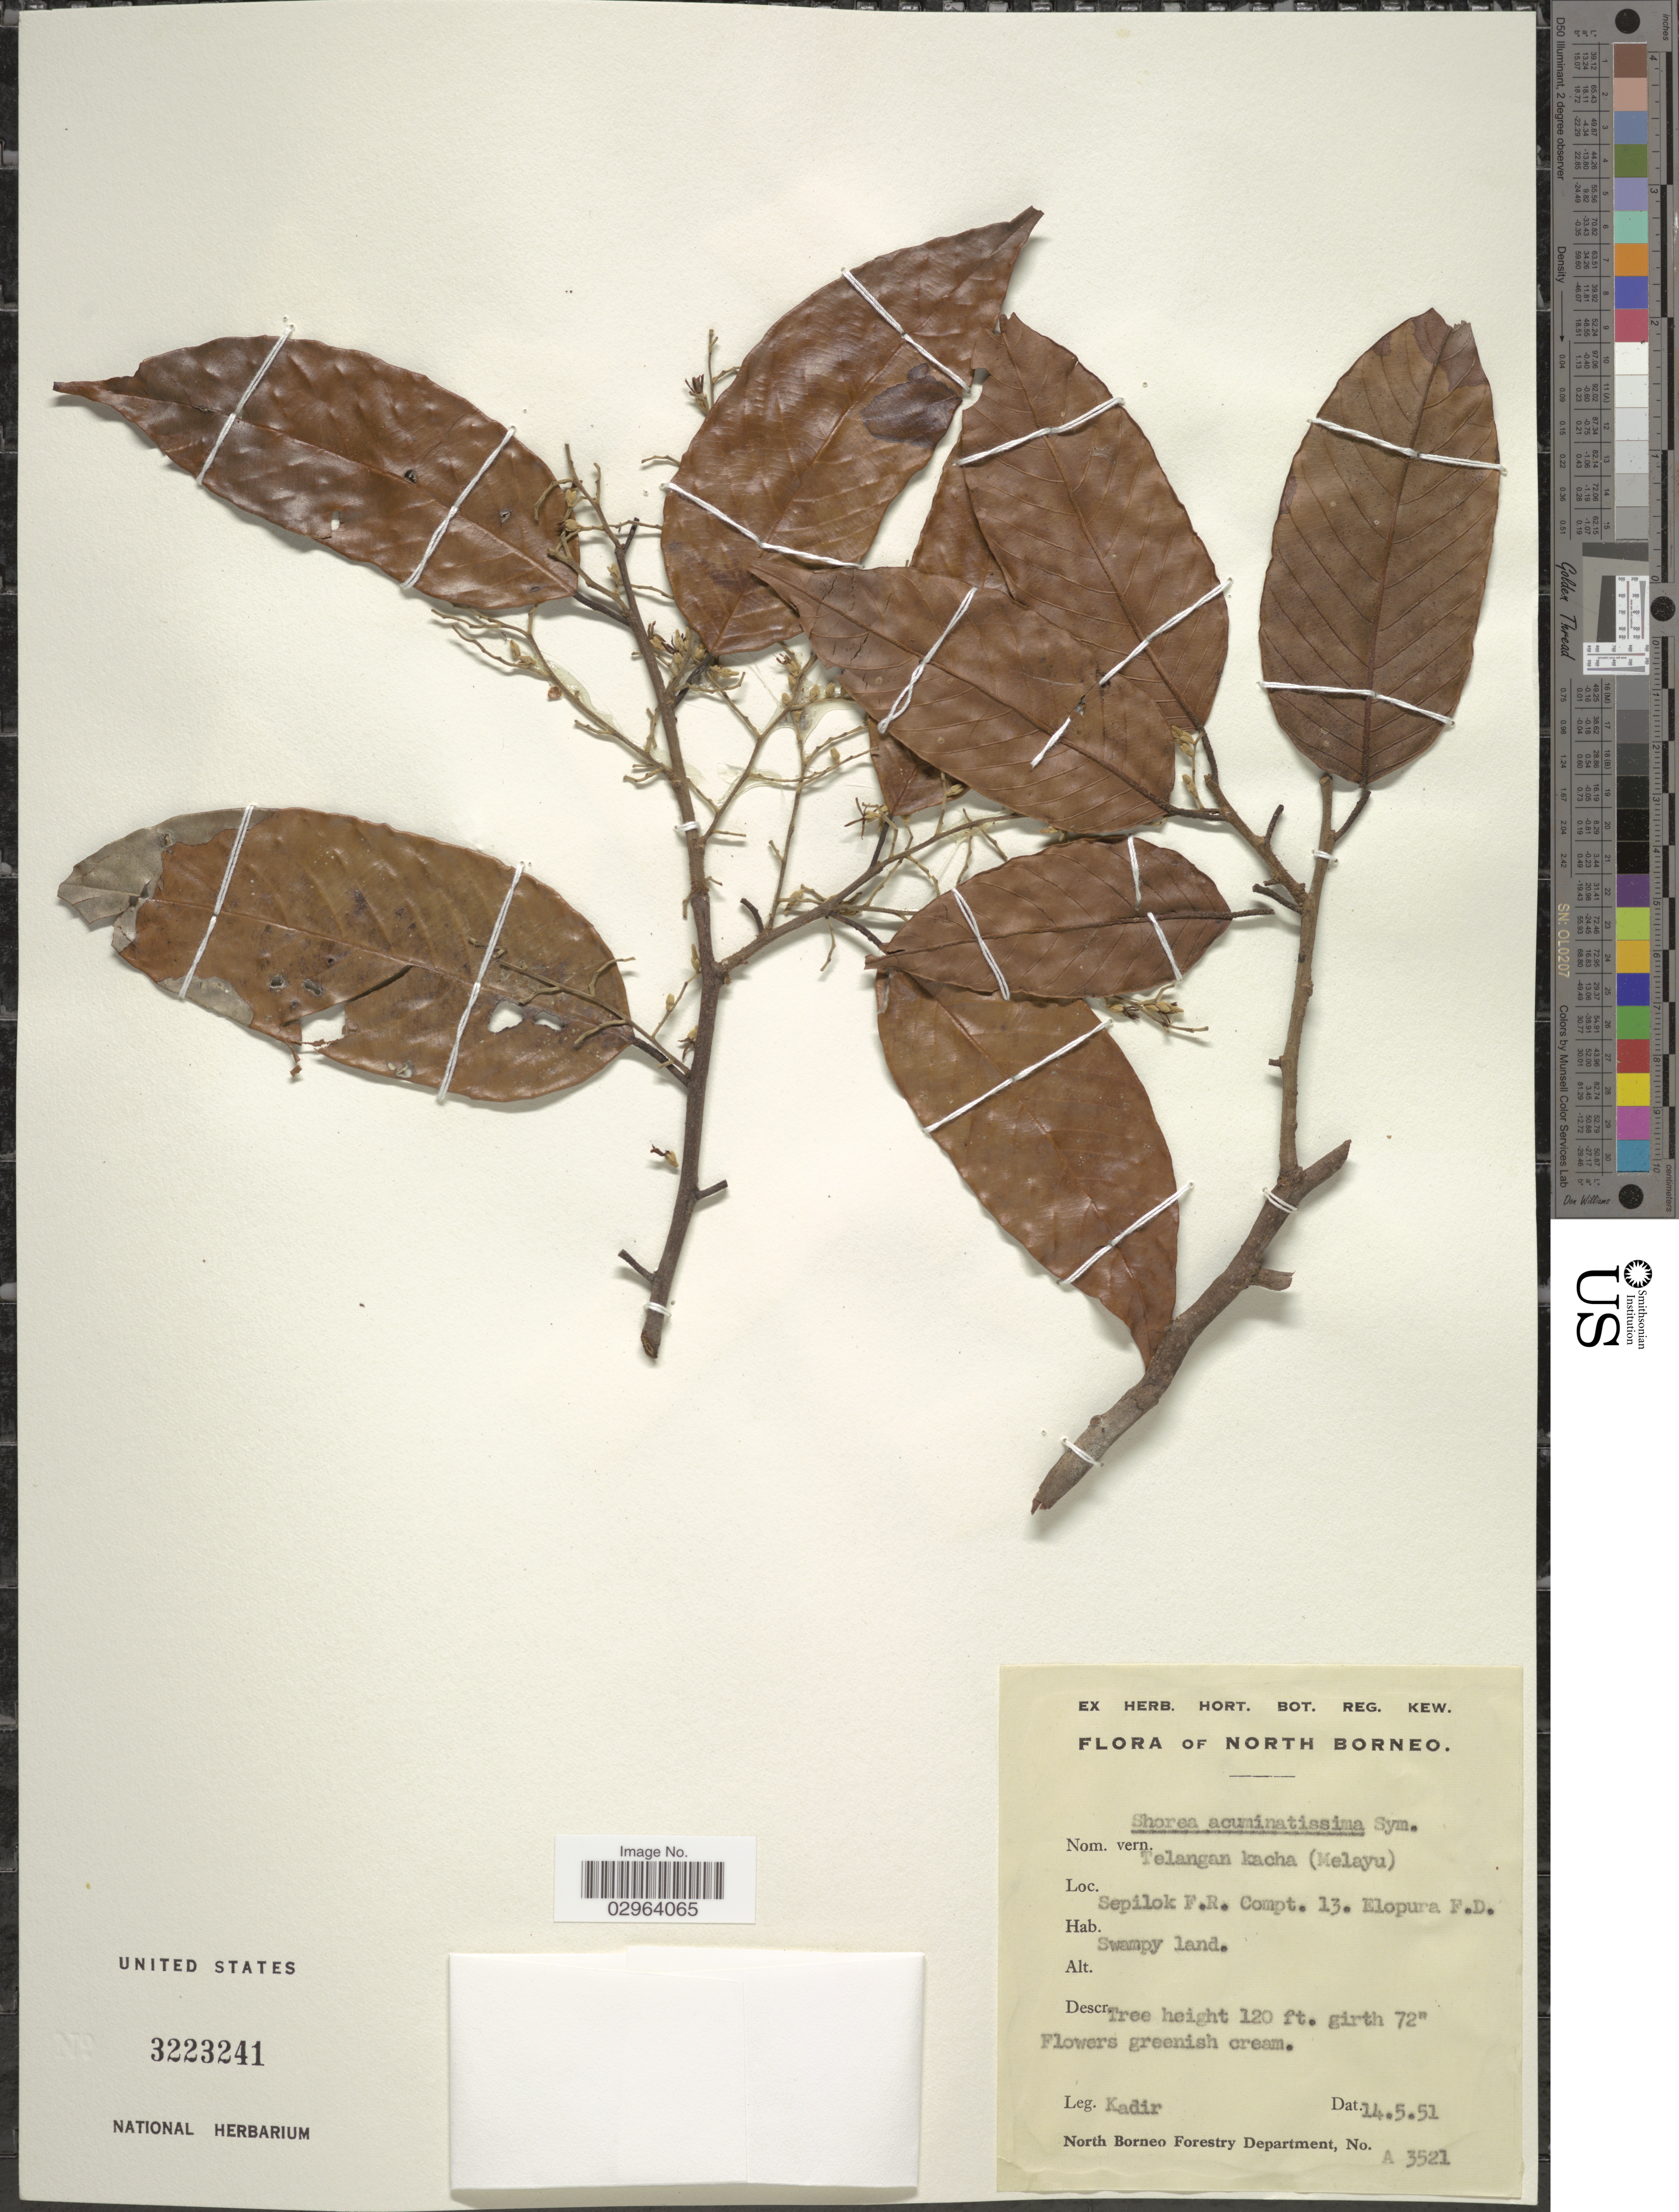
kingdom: Plantae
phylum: Tracheophyta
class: Magnoliopsida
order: Malvales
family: Dipterocarpaceae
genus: Richetia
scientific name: Richetia acuminatissima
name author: (Symington) P.S. Ashton & J. Heck.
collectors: -. Kadir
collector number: A 3521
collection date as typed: Transcribed d/m/y: 14/5/51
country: Malaysia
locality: North Borneo. Sepilok F.R. Compt. 13. Elopura F.D.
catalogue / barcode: US 3223241